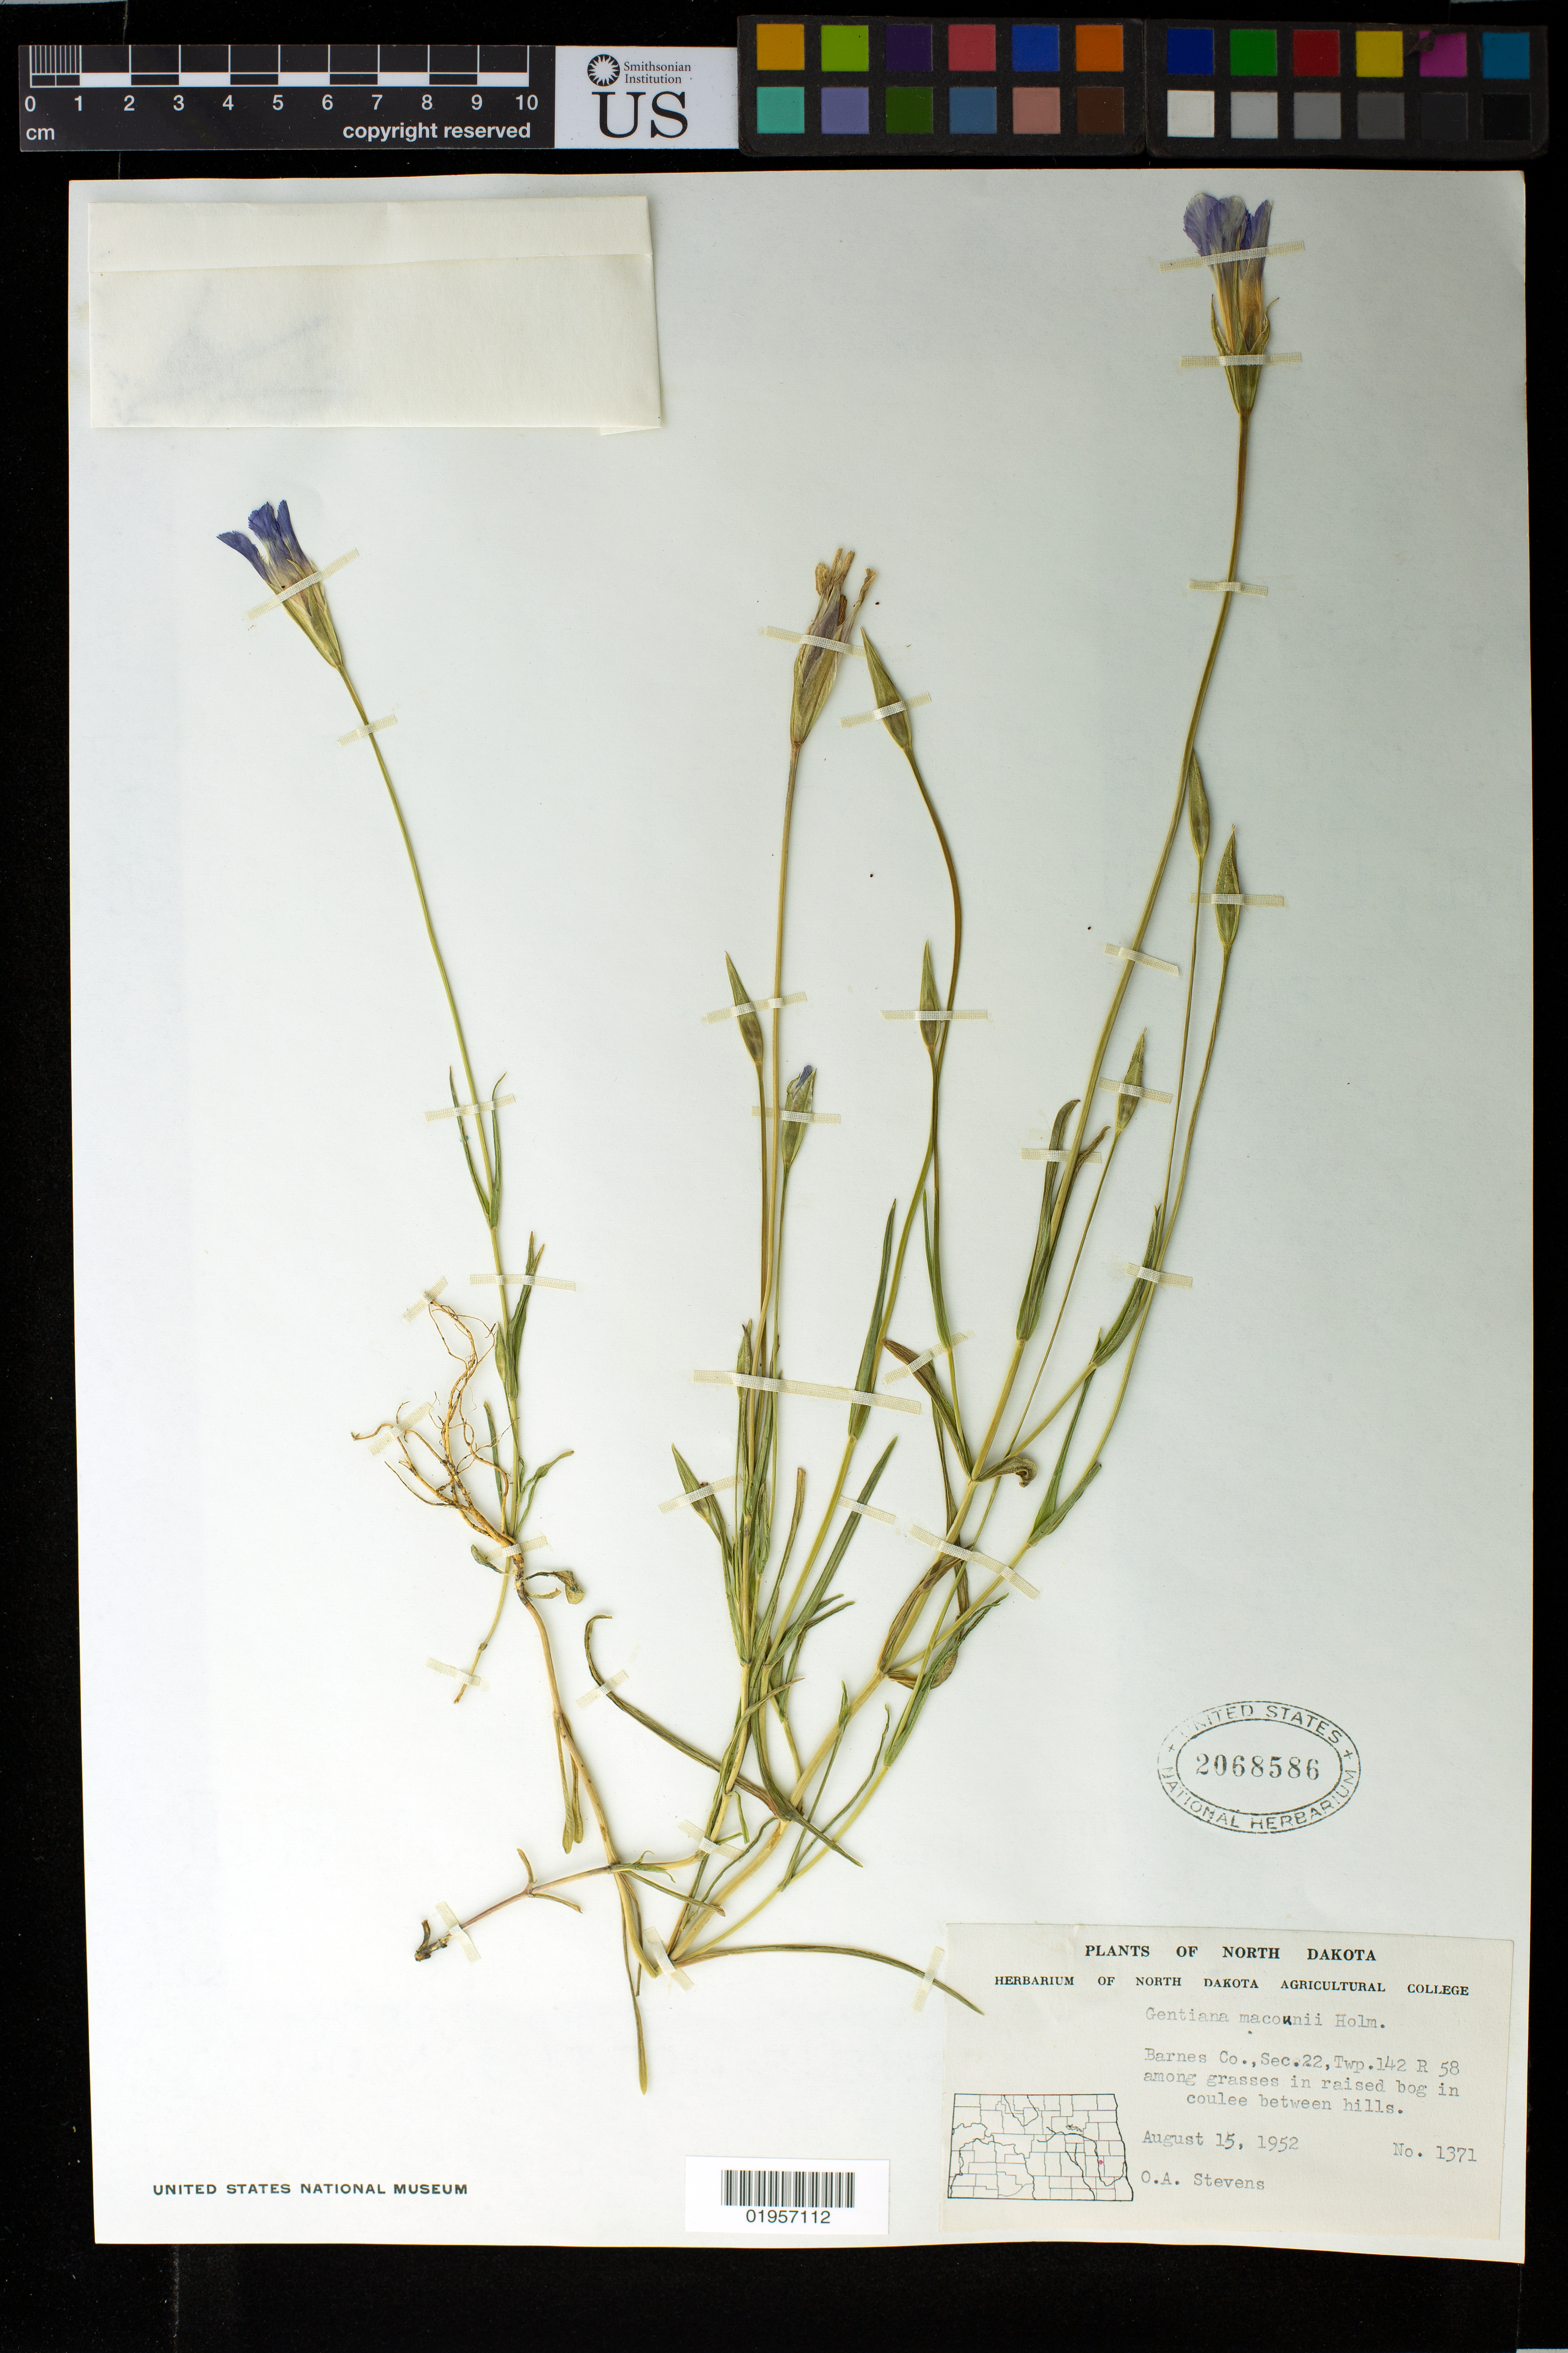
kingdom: Plantae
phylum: Tracheophyta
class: Magnoliopsida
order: Gentianales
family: Gentianaceae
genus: Gentiana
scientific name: Gentiana macounii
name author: Holm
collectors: O. A. Stevens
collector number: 1371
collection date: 1952-08-15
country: United States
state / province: North Dakota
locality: Barnes Co. Sec. 22 Twp. 142 R 58 among grasses in raised bog between hills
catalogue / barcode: US 2068586